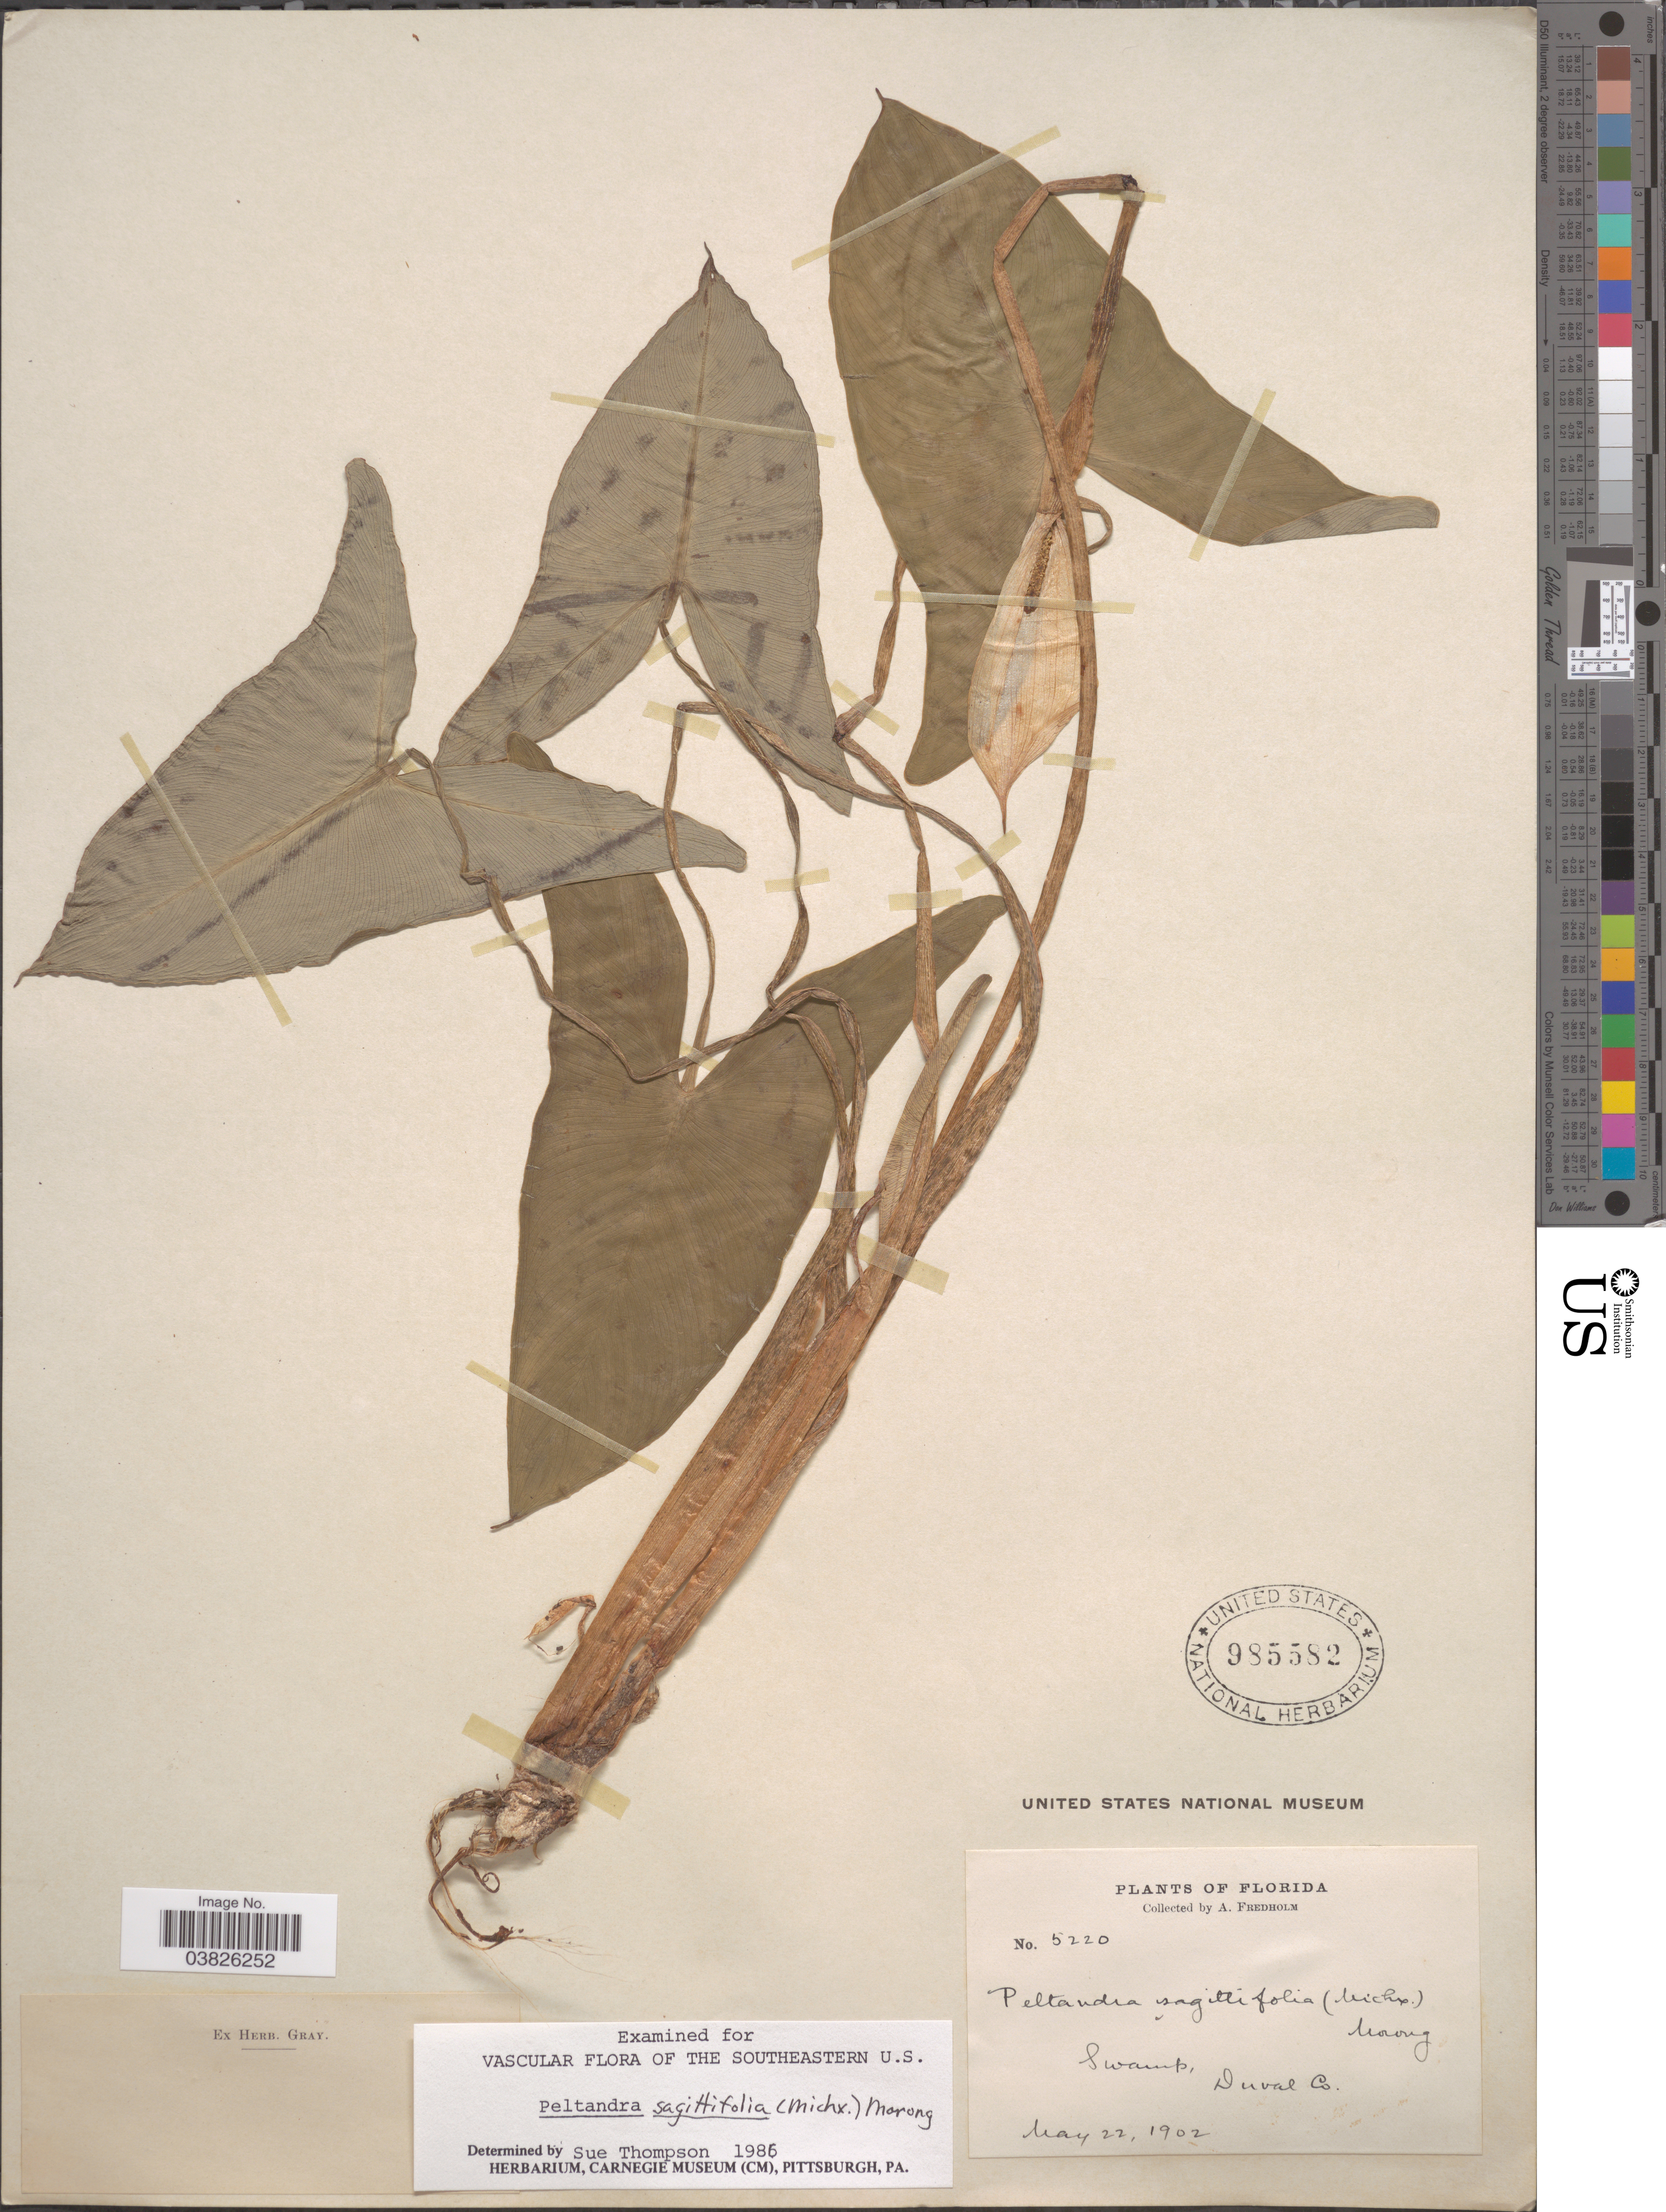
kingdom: Plantae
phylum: Tracheophyta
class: Liliopsida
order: Alismatales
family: Araceae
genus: Peltandra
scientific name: Peltandra sagittifolia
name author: (Michx.) Morong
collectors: A. Fredholm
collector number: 5220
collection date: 1902-05-22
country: United States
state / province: Florida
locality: Duval Co.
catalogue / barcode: US 985582